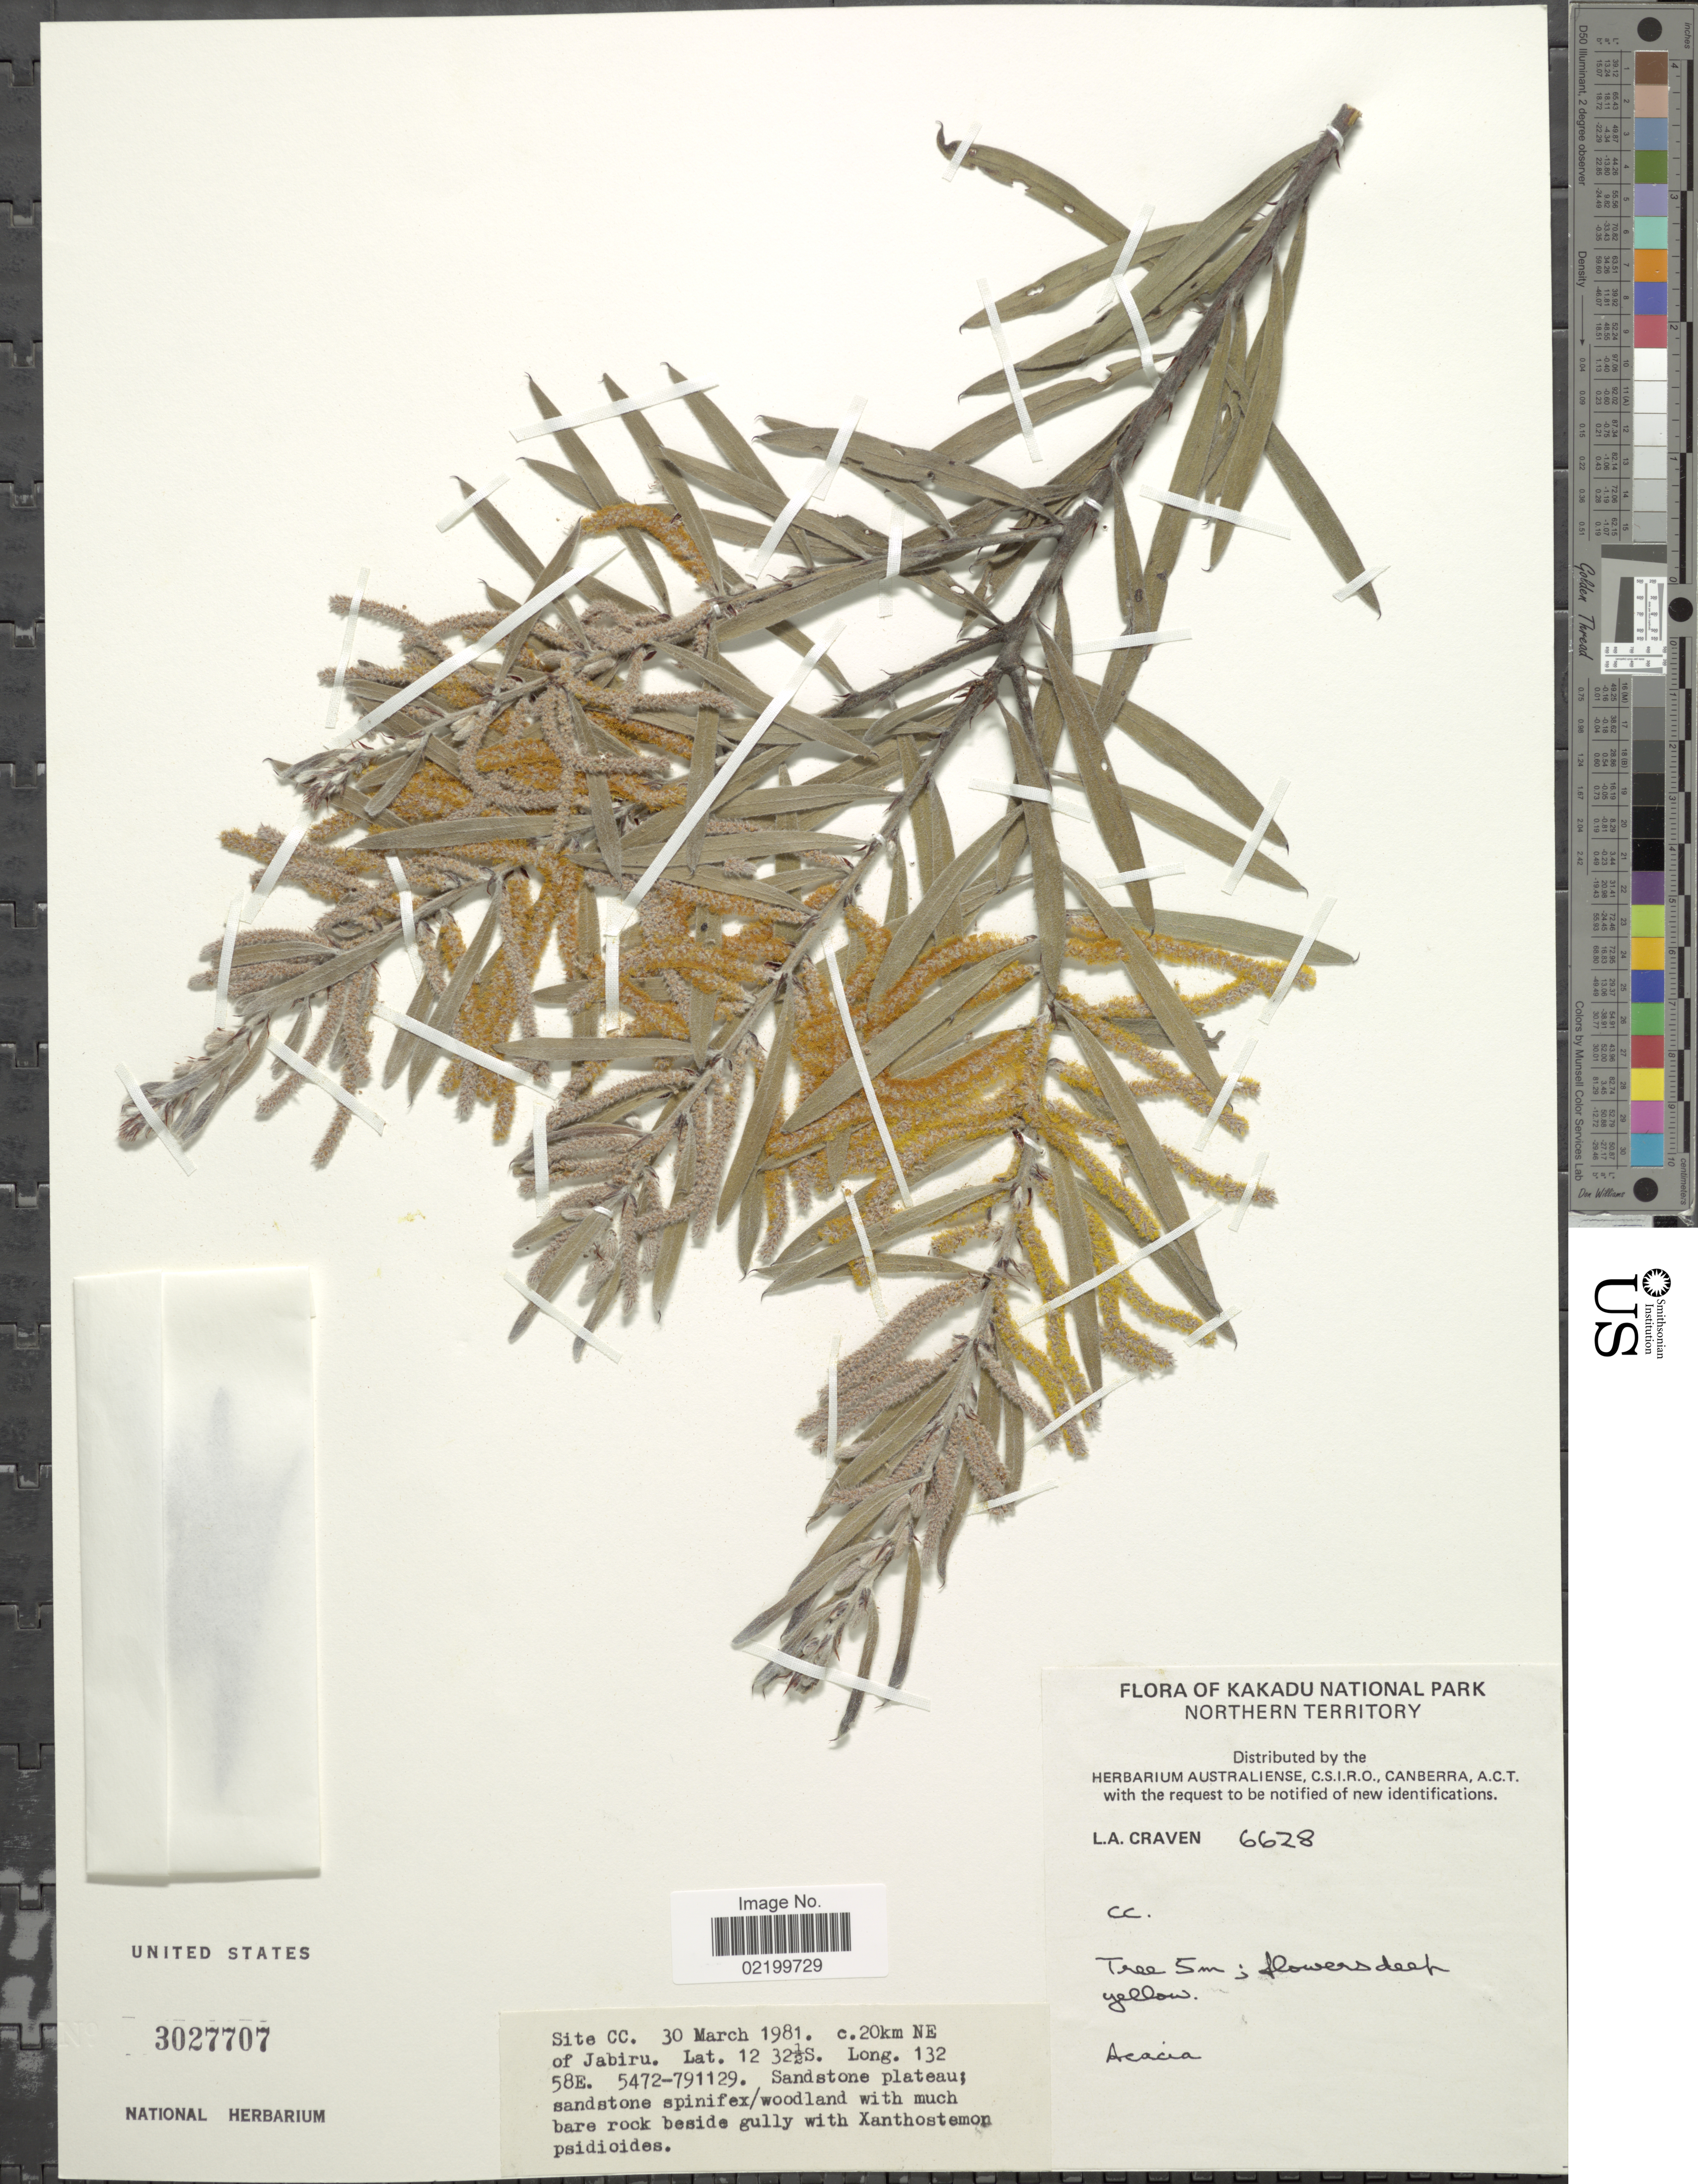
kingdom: Plantae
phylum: Tracheophyta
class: Magnoliopsida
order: Fabales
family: Fabaceae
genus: Acacia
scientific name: Acacia sp.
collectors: L. A. Craven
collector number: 6628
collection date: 1981-03-30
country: Australia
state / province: Northern Territory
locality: Kakadu National Park, NorthernTerritory. c. 20km NE of Jabiru.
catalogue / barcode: US 3027707